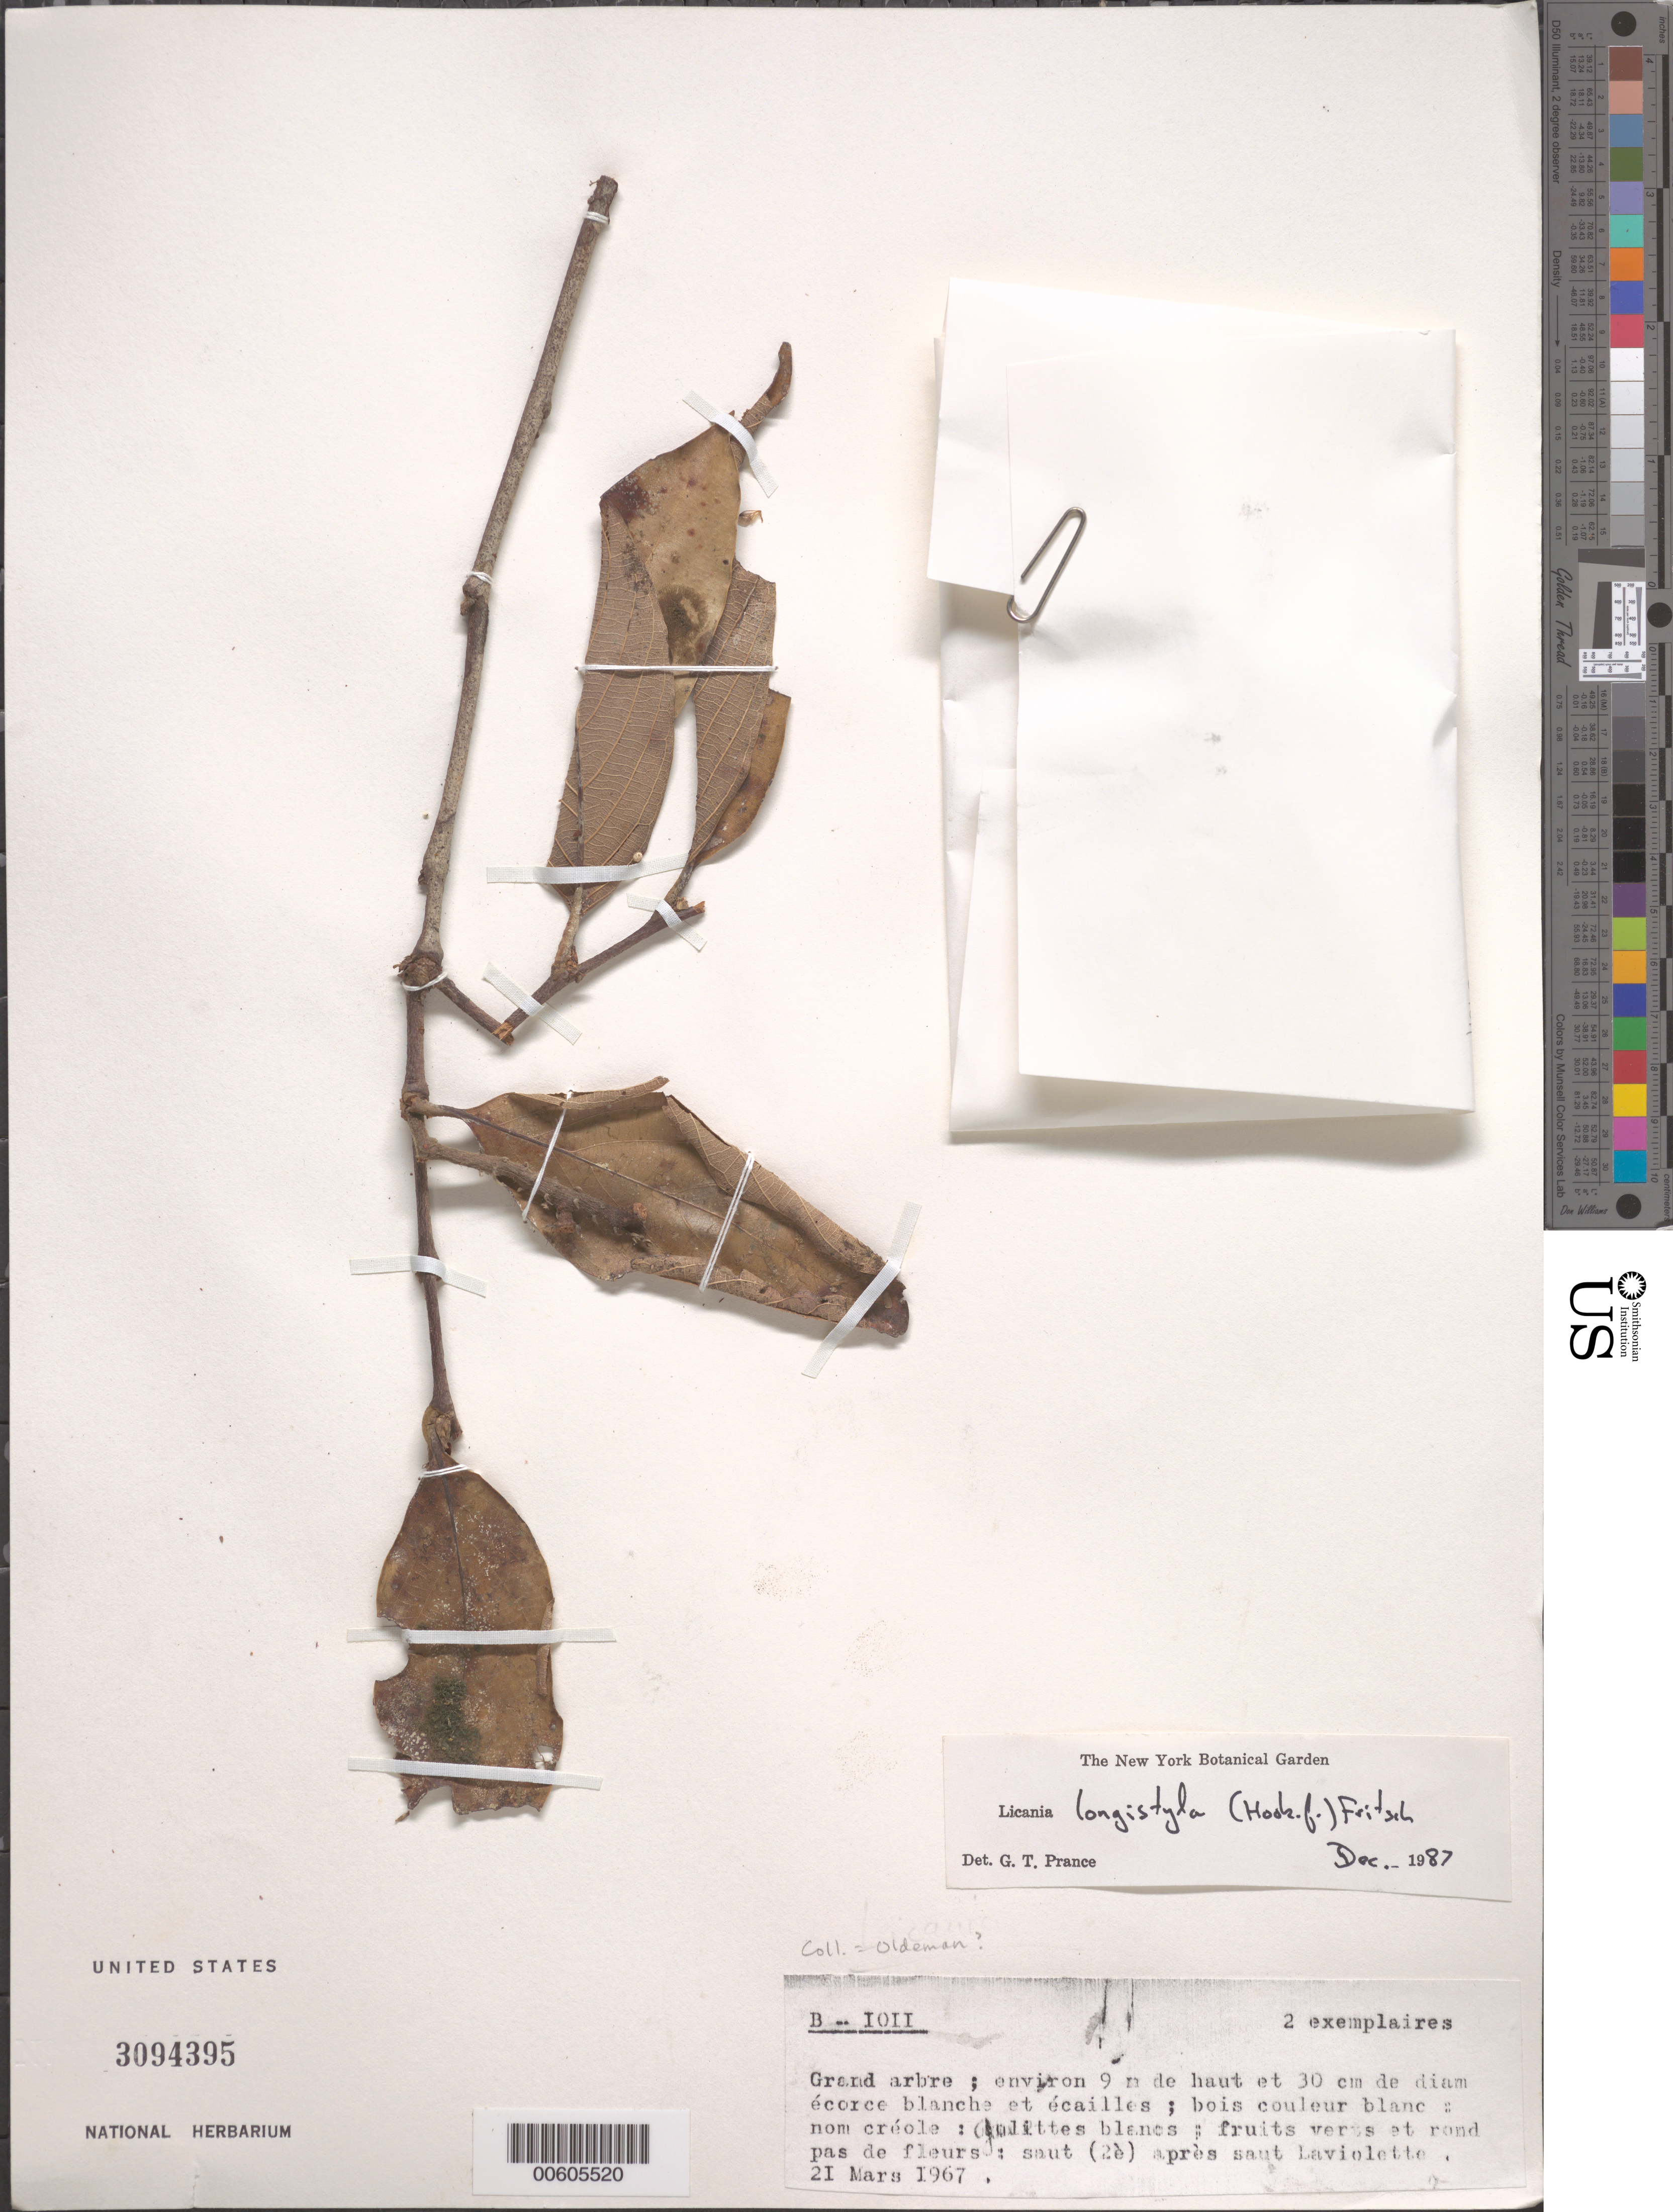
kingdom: Plantae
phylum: Tracheophyta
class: Magnoliopsida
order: Malpighiales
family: Chrysobalanaceae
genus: Leptobalanus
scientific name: Leptobalanus longistylus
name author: (Hook. f.) Sothers & Prance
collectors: R. Oldeman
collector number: B 1011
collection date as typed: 21-Mar-67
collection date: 1967-03-21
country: French Guiana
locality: Saut Laviolette, Fleuve Approuague, Riv. Matarony; saut (2eme) apres saut Laviolette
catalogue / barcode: US 3094395